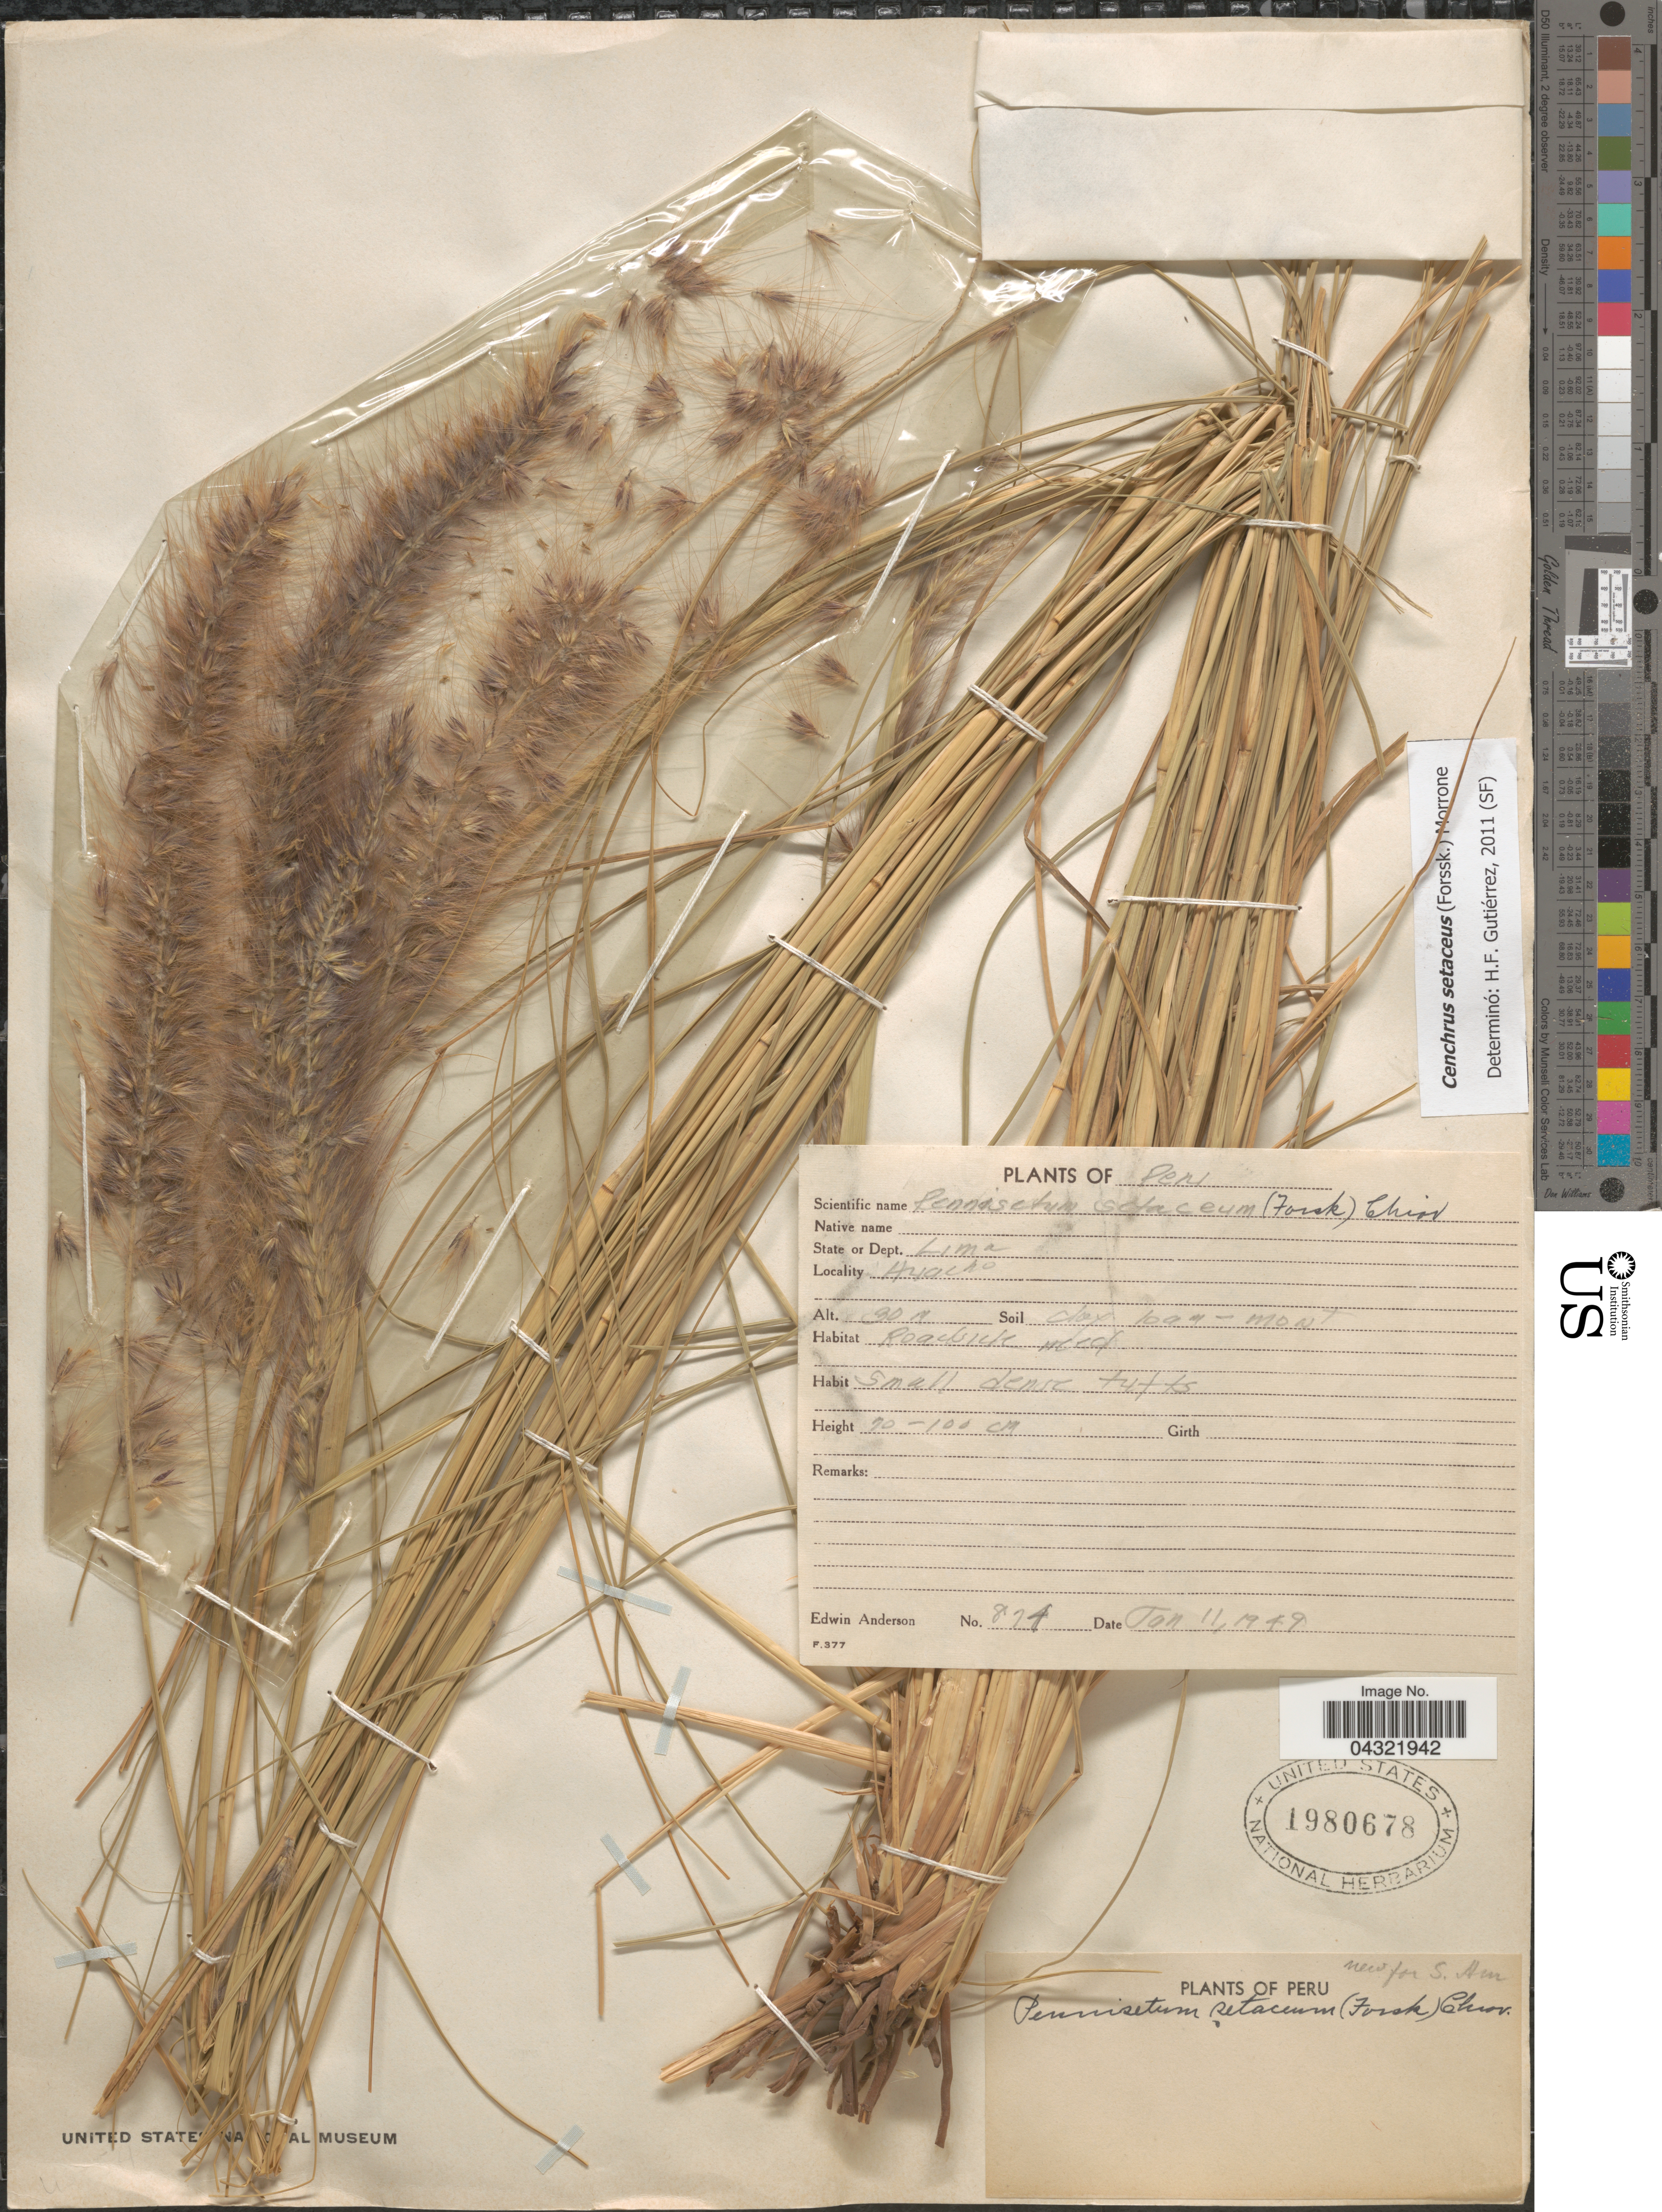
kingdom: Plantae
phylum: Tracheophyta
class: Liliopsida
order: Poales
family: Poaceae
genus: Cenchrus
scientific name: Cenchrus setaceus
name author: (Forssk.) Morrone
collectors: E. Anderson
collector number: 874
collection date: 1949-01-11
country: Peru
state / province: Lima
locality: Dept. Lima. Huacho.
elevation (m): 30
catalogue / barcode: US 1980678